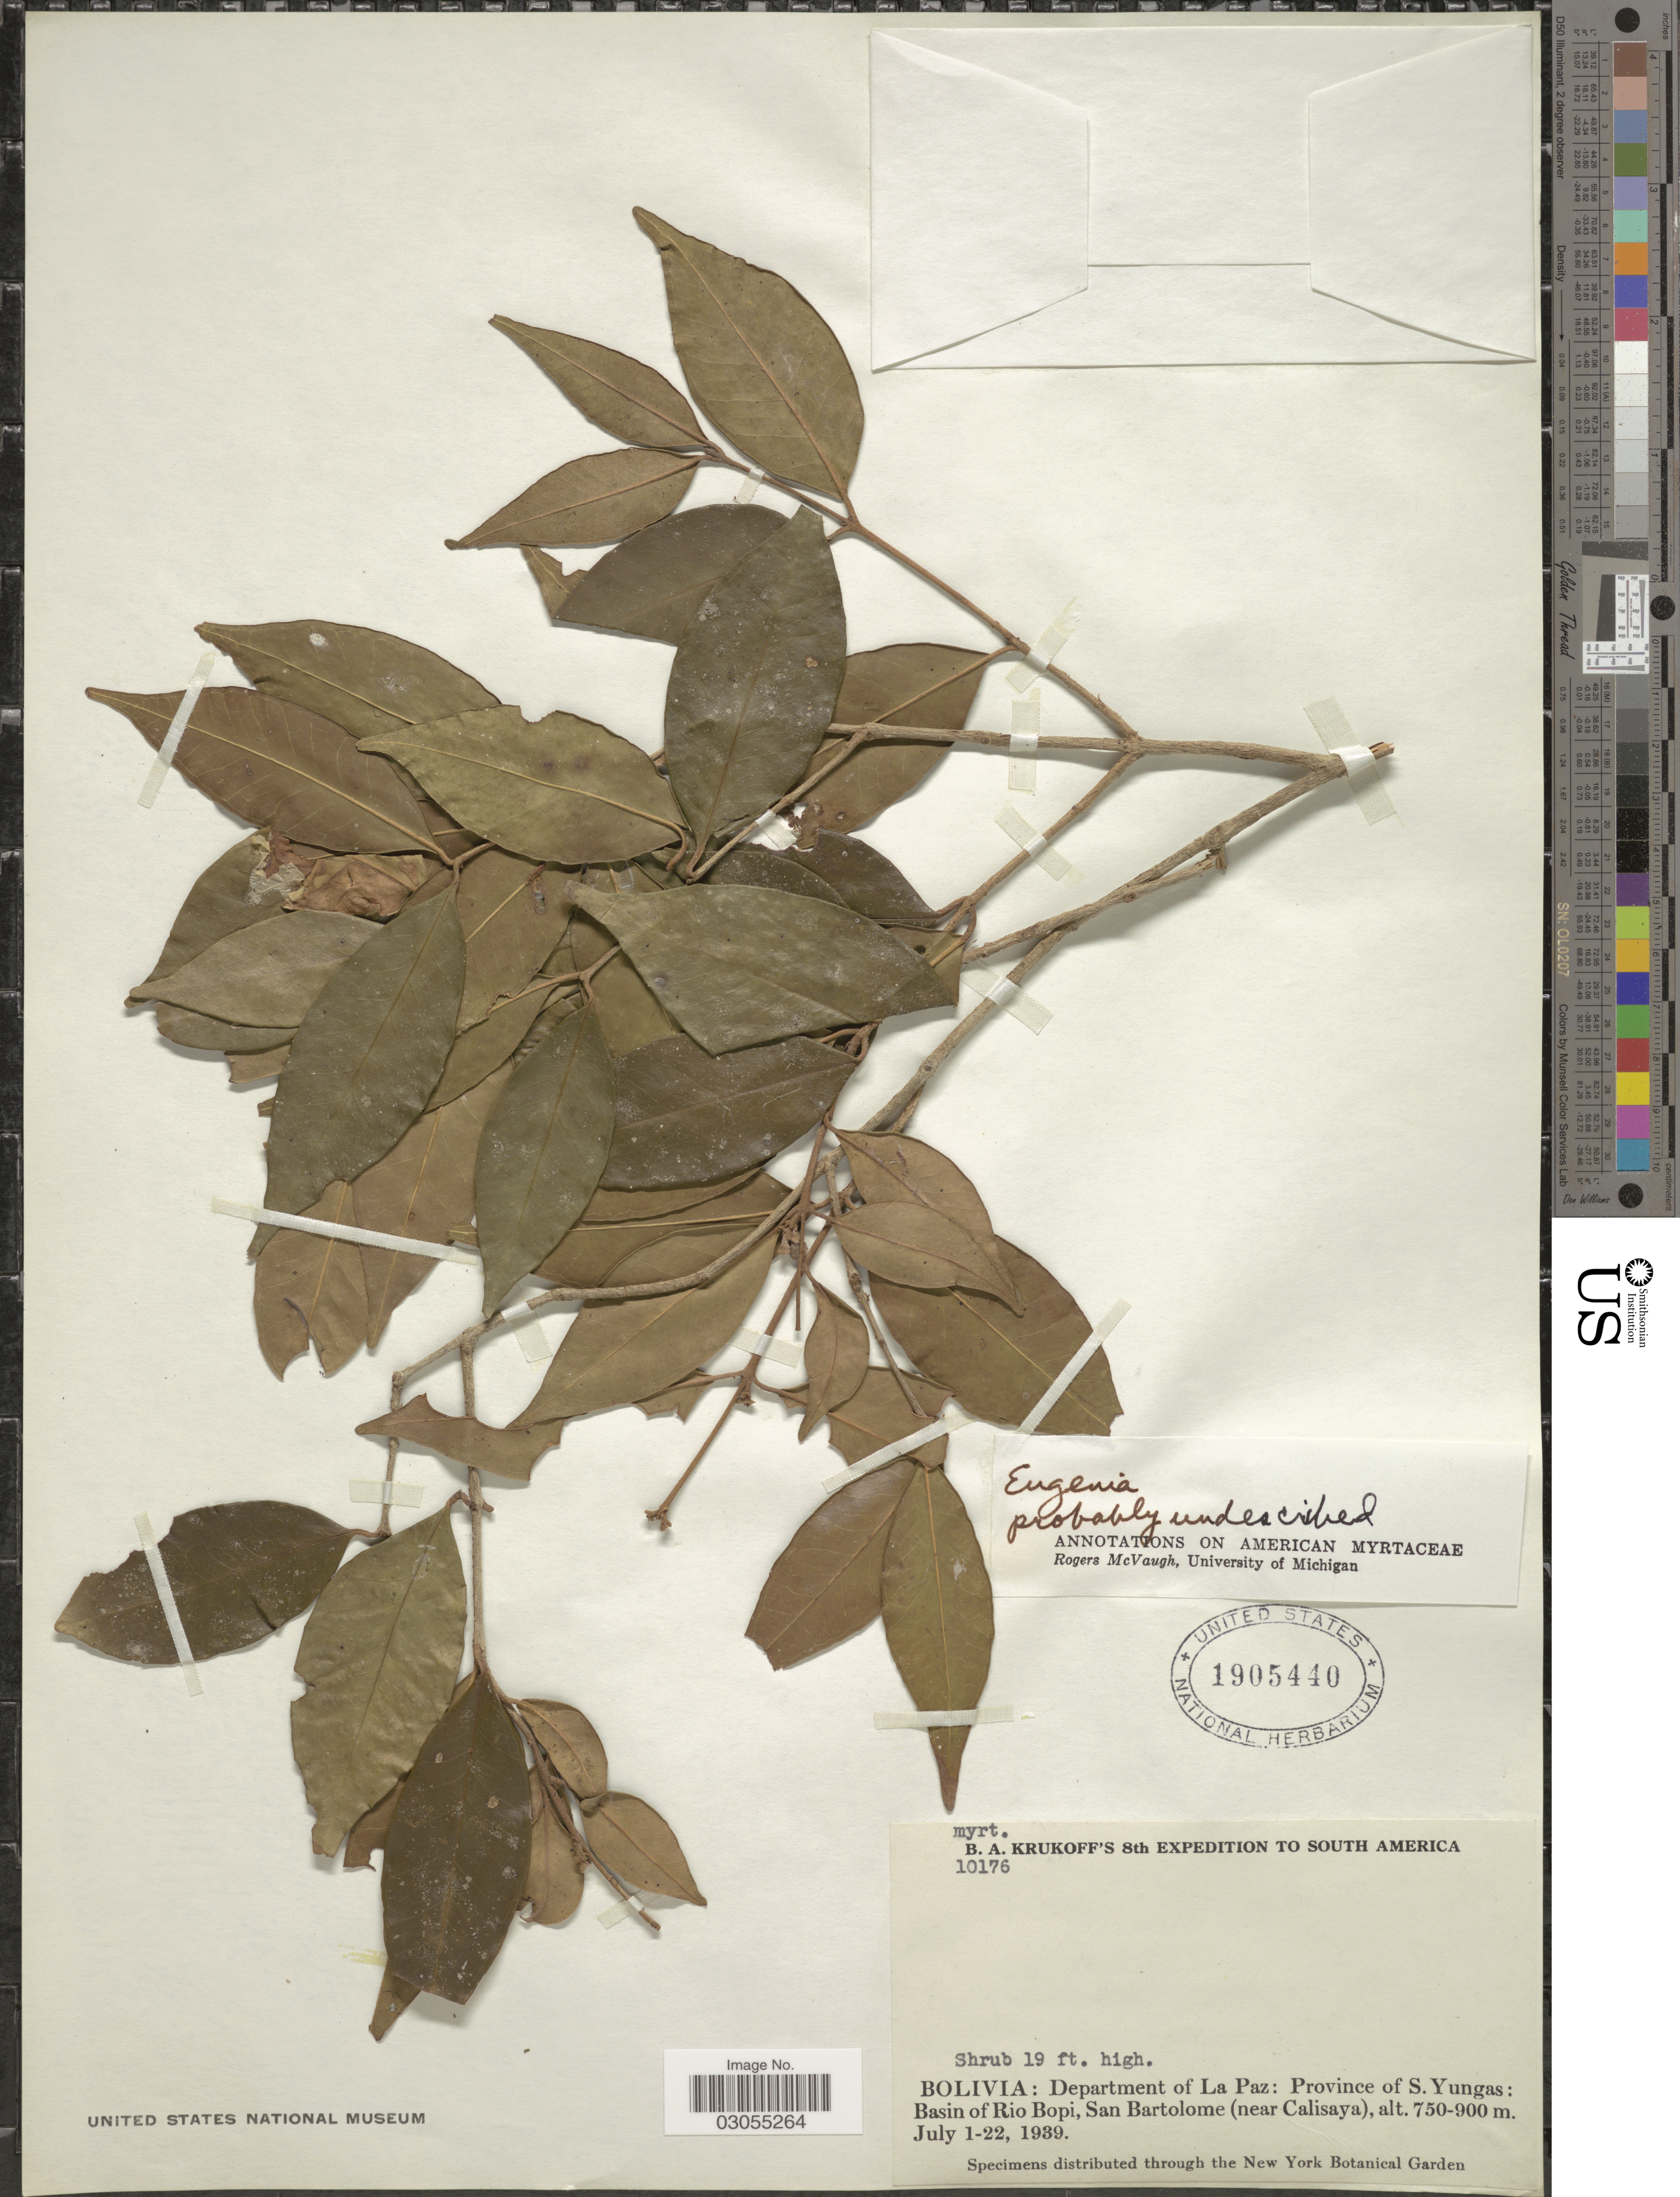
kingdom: Plantae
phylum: Tracheophyta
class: Magnoliopsida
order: Myrtales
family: Myrtaceae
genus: Eugenia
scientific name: Eugenia sp.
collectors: B. A. Krukoff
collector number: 10176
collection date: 1939-07-01/1939-07-22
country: Bolivia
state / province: La Paz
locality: Department of La Paz: Province of S. Yungas: Basin of Rio Bopi, San Bartolome (near Calisaya).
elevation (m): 750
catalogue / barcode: US 1905440